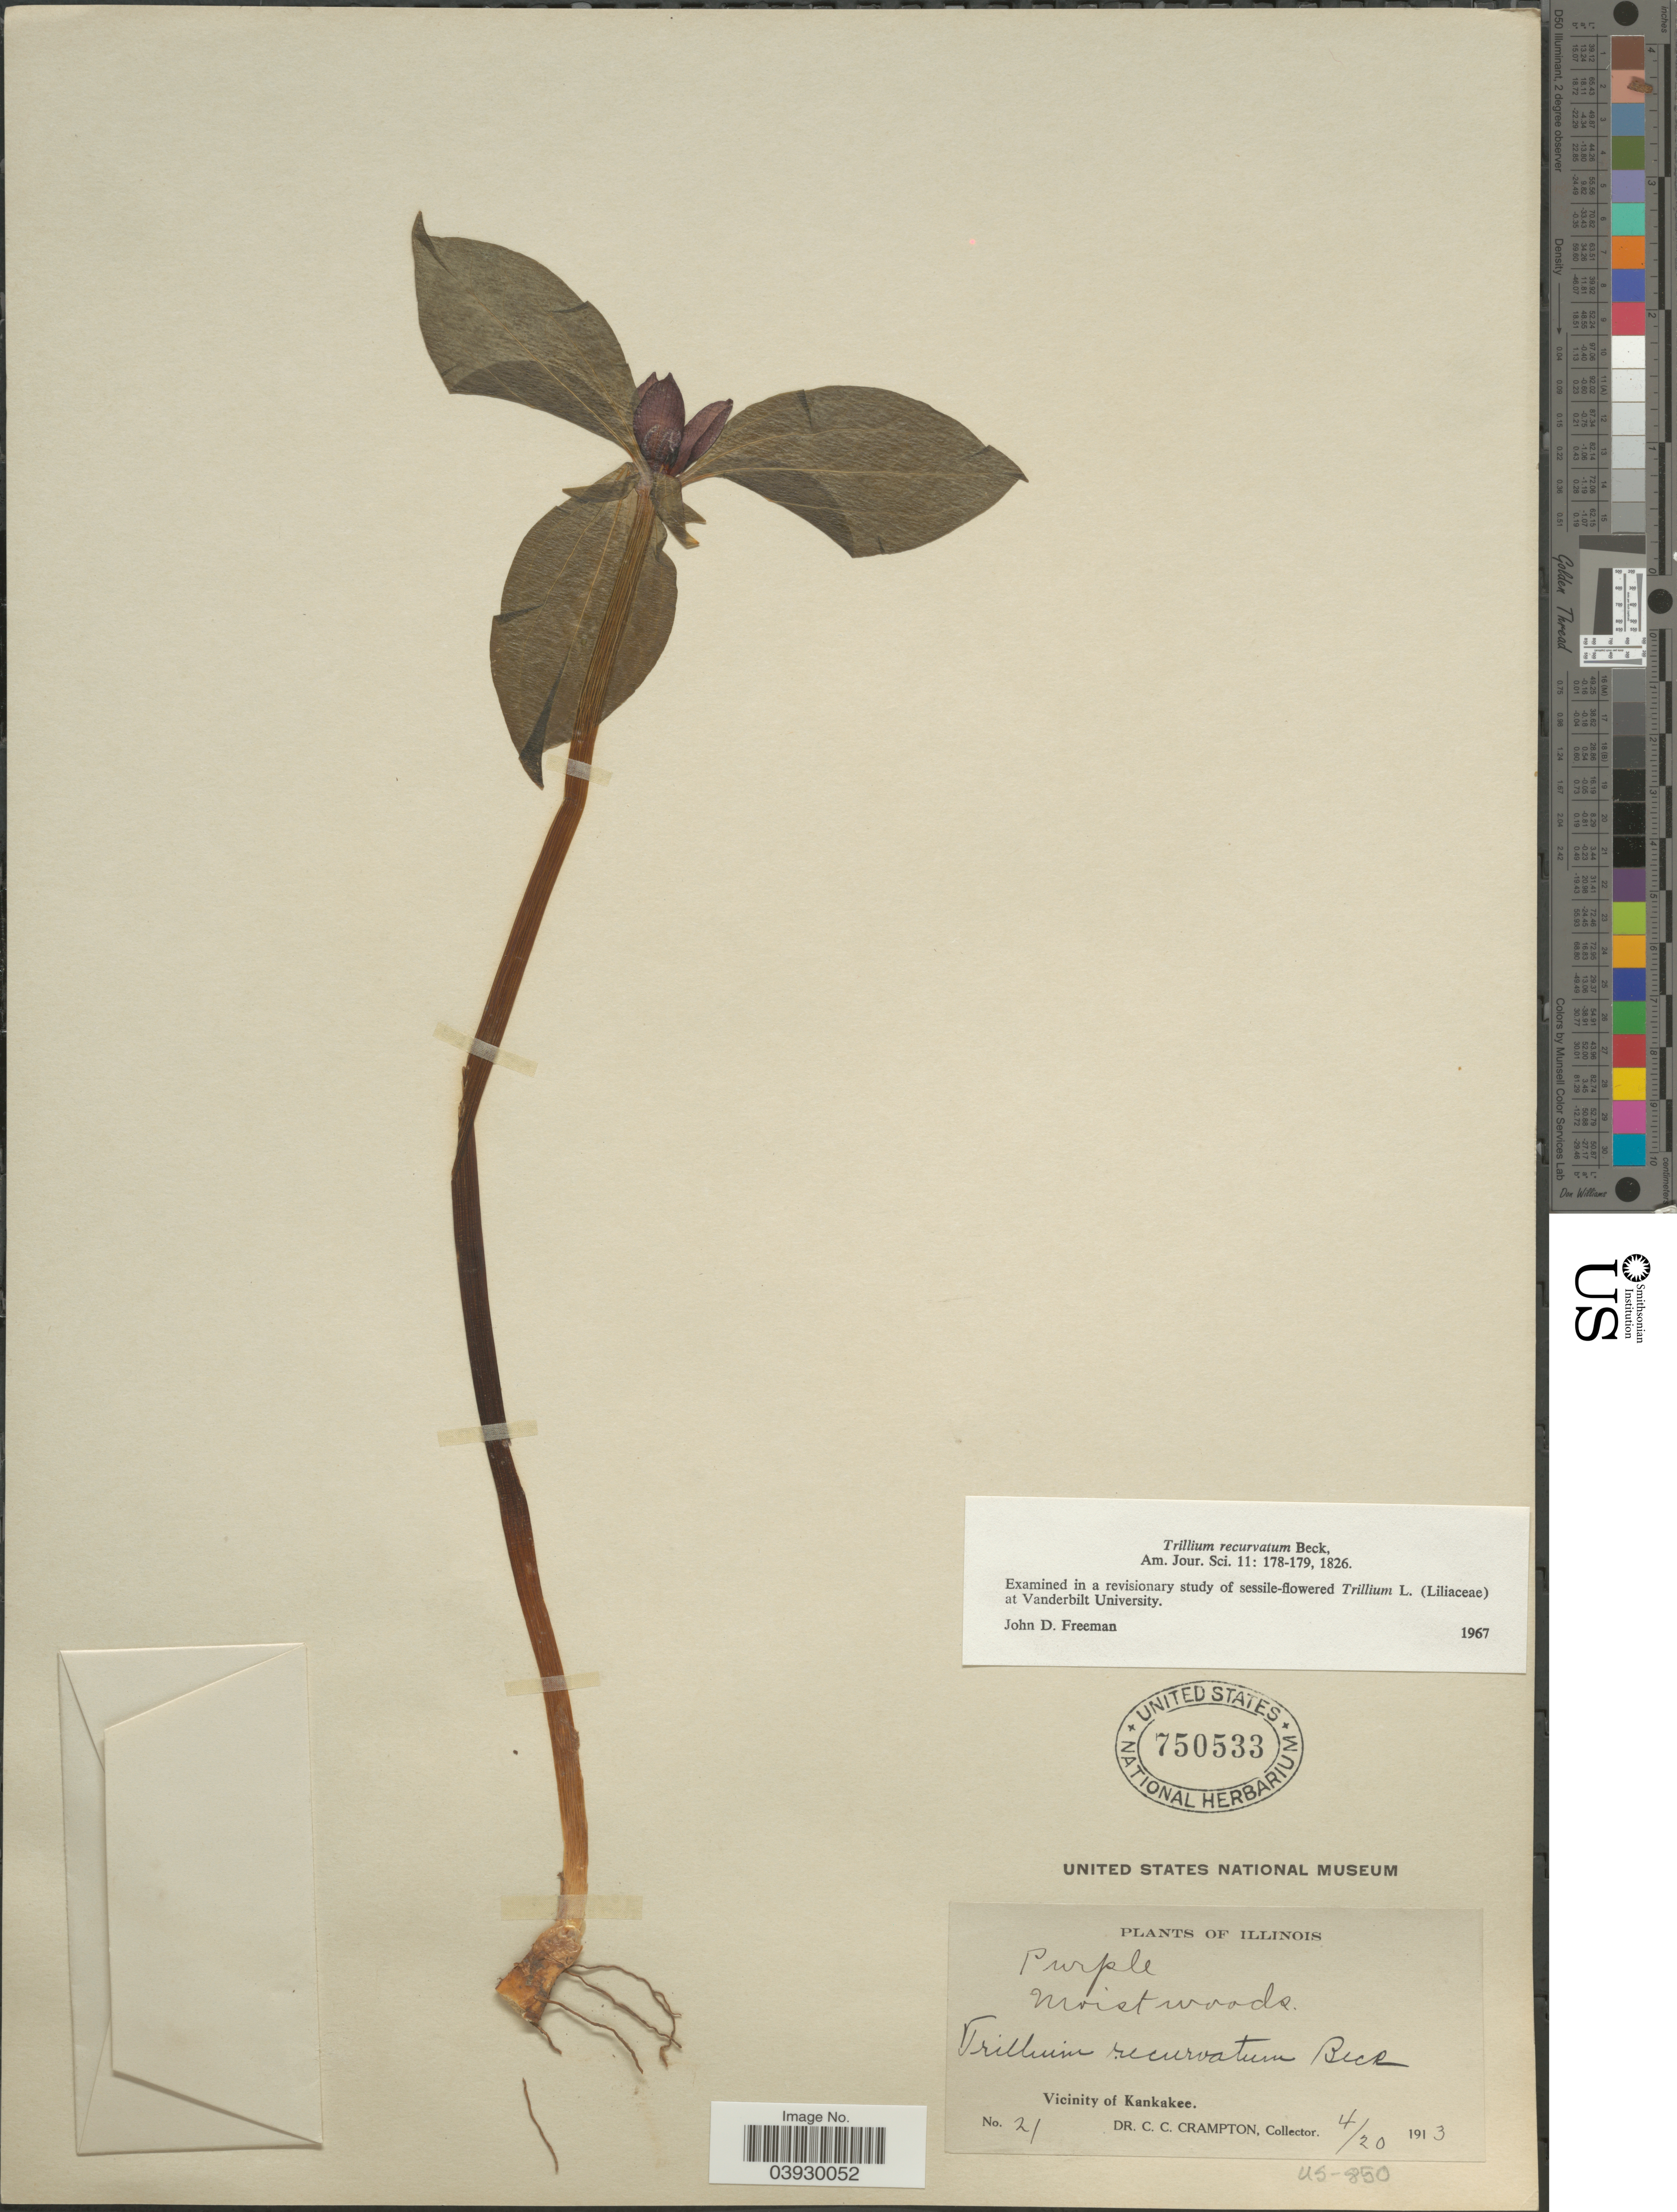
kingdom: Plantae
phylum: Tracheophyta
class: Liliopsida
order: Liliales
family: Melanthiaceae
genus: Trillium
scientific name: Trillium recurvatum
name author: L.C. Beck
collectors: C. Crampton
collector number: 21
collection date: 1913-04-20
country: United States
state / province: Illinois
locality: Vicinity of Kankakee.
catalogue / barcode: US 750533